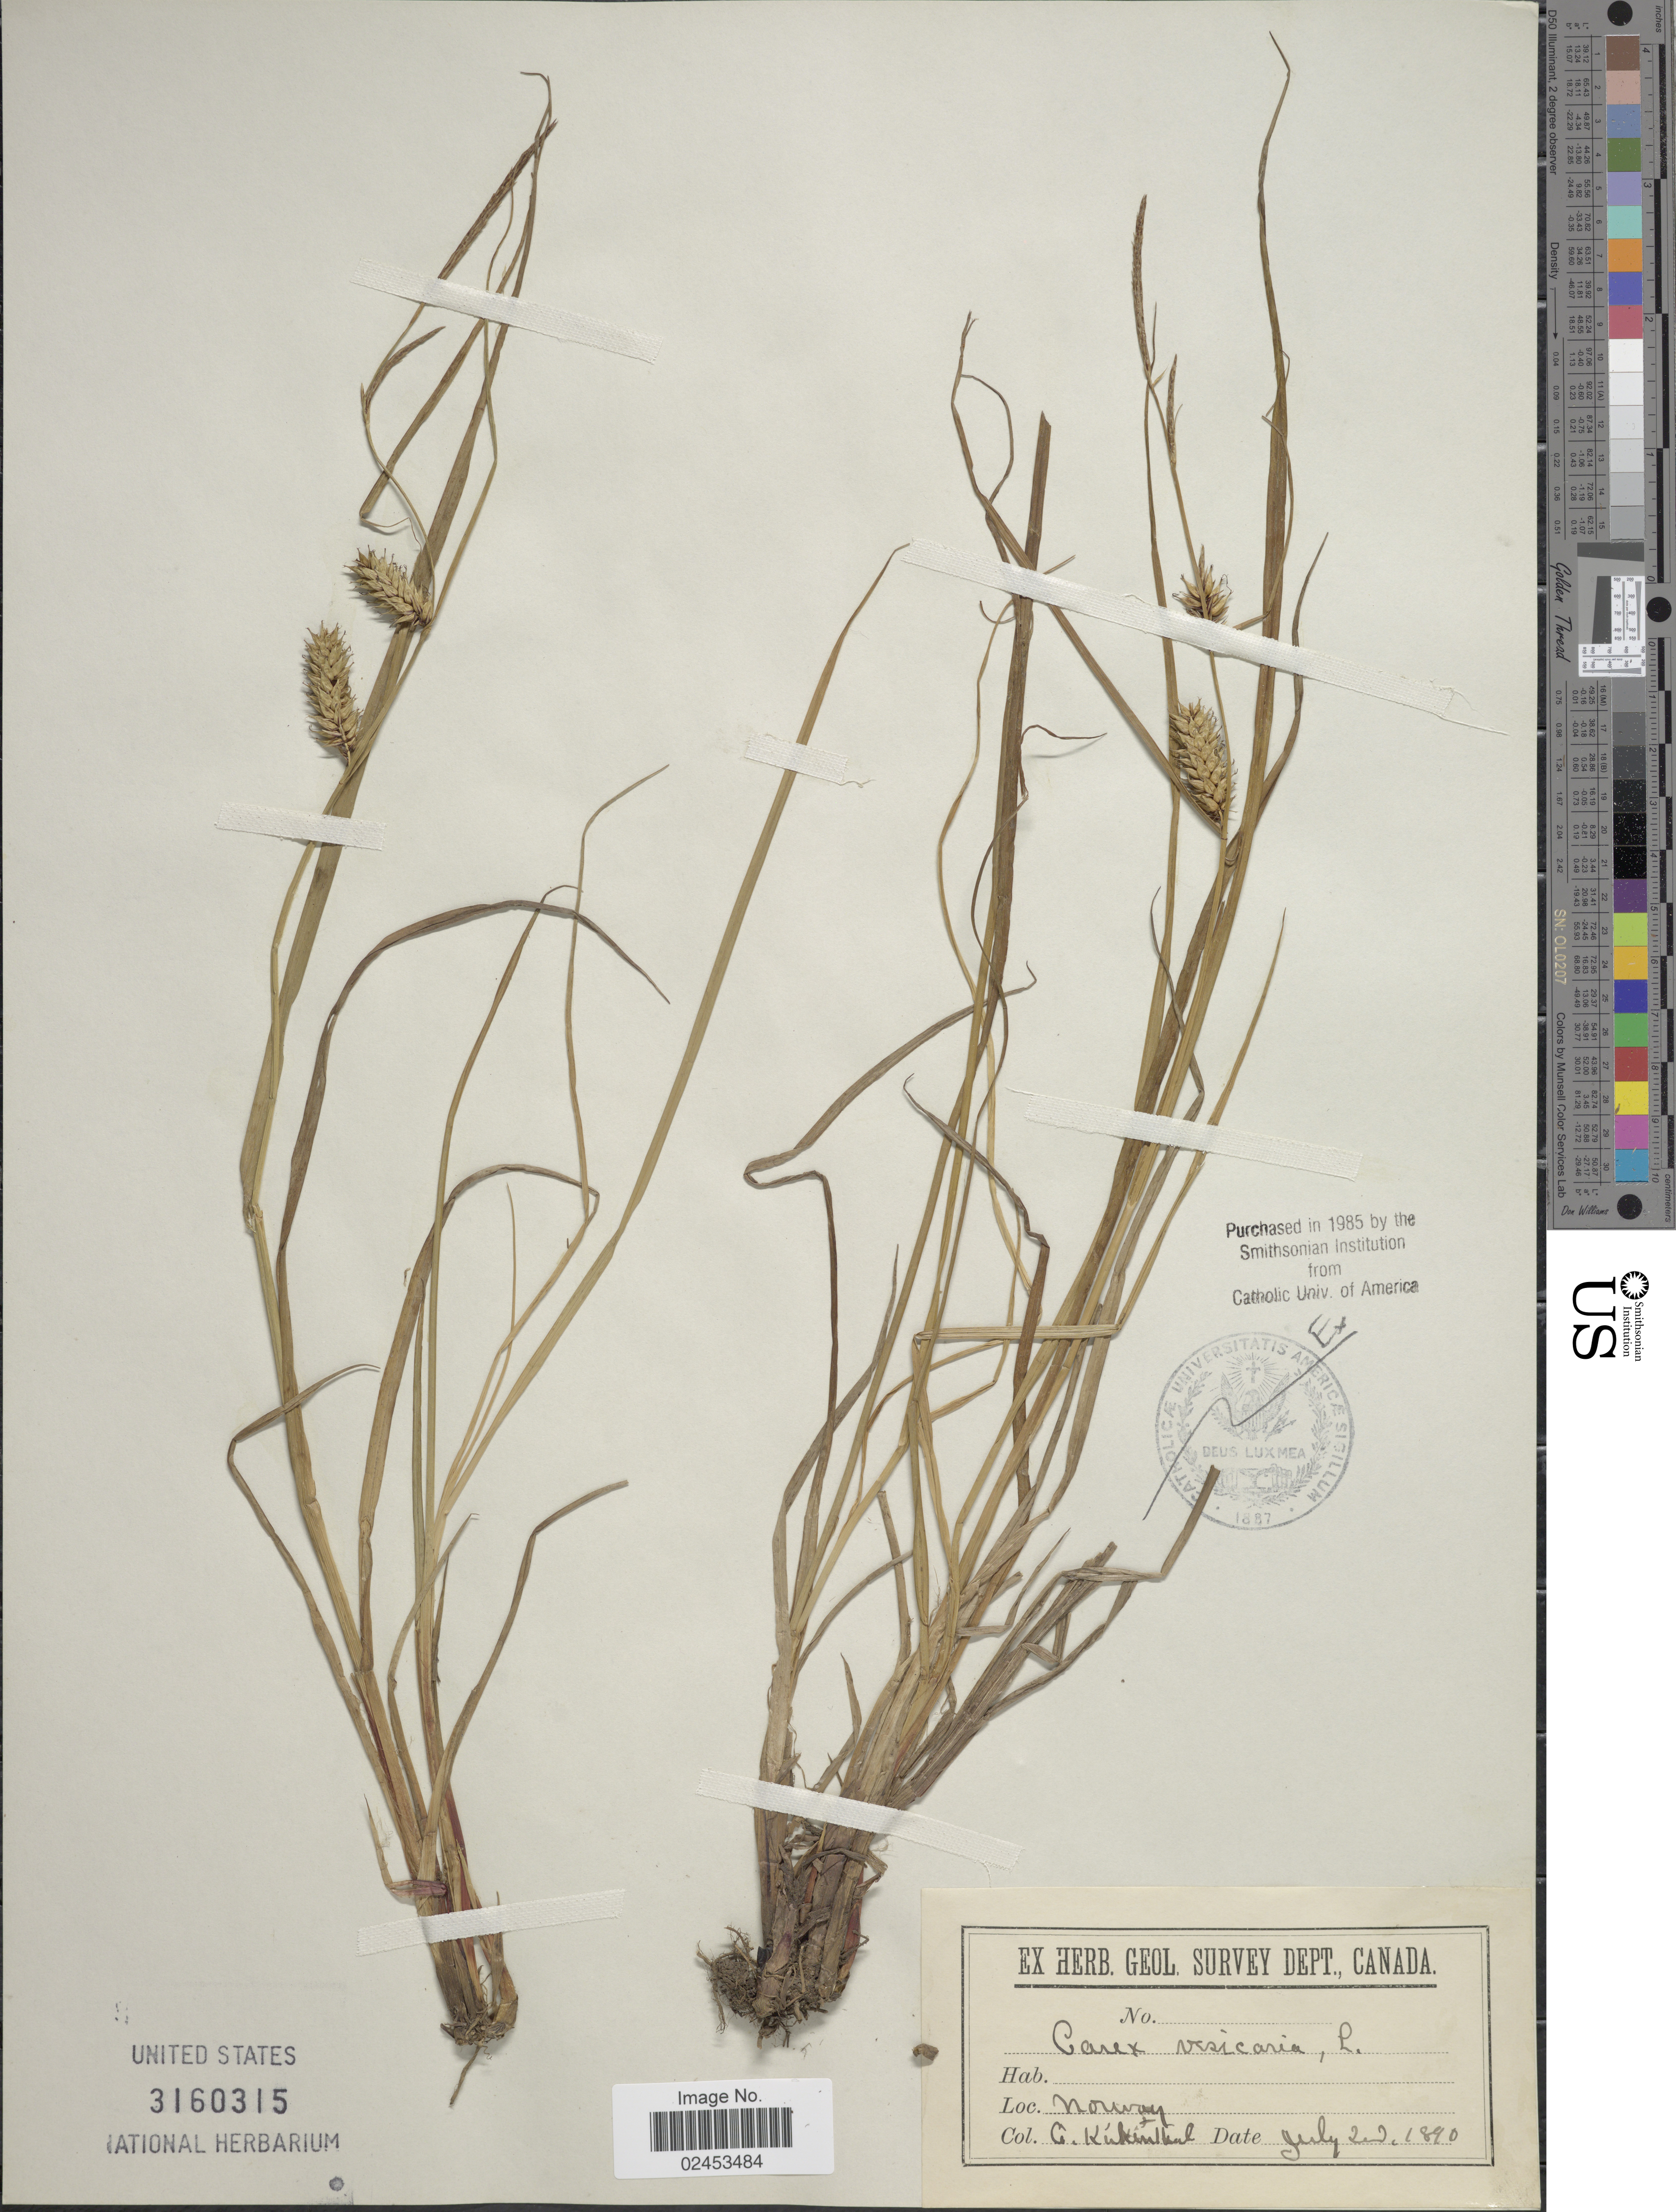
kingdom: Plantae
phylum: Tracheophyta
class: Liliopsida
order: Poales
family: Cyperaceae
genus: Carex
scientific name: Carex vesicaria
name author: L.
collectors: G. Kükenthal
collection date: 1890-07-02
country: Norway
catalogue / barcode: US 3160315